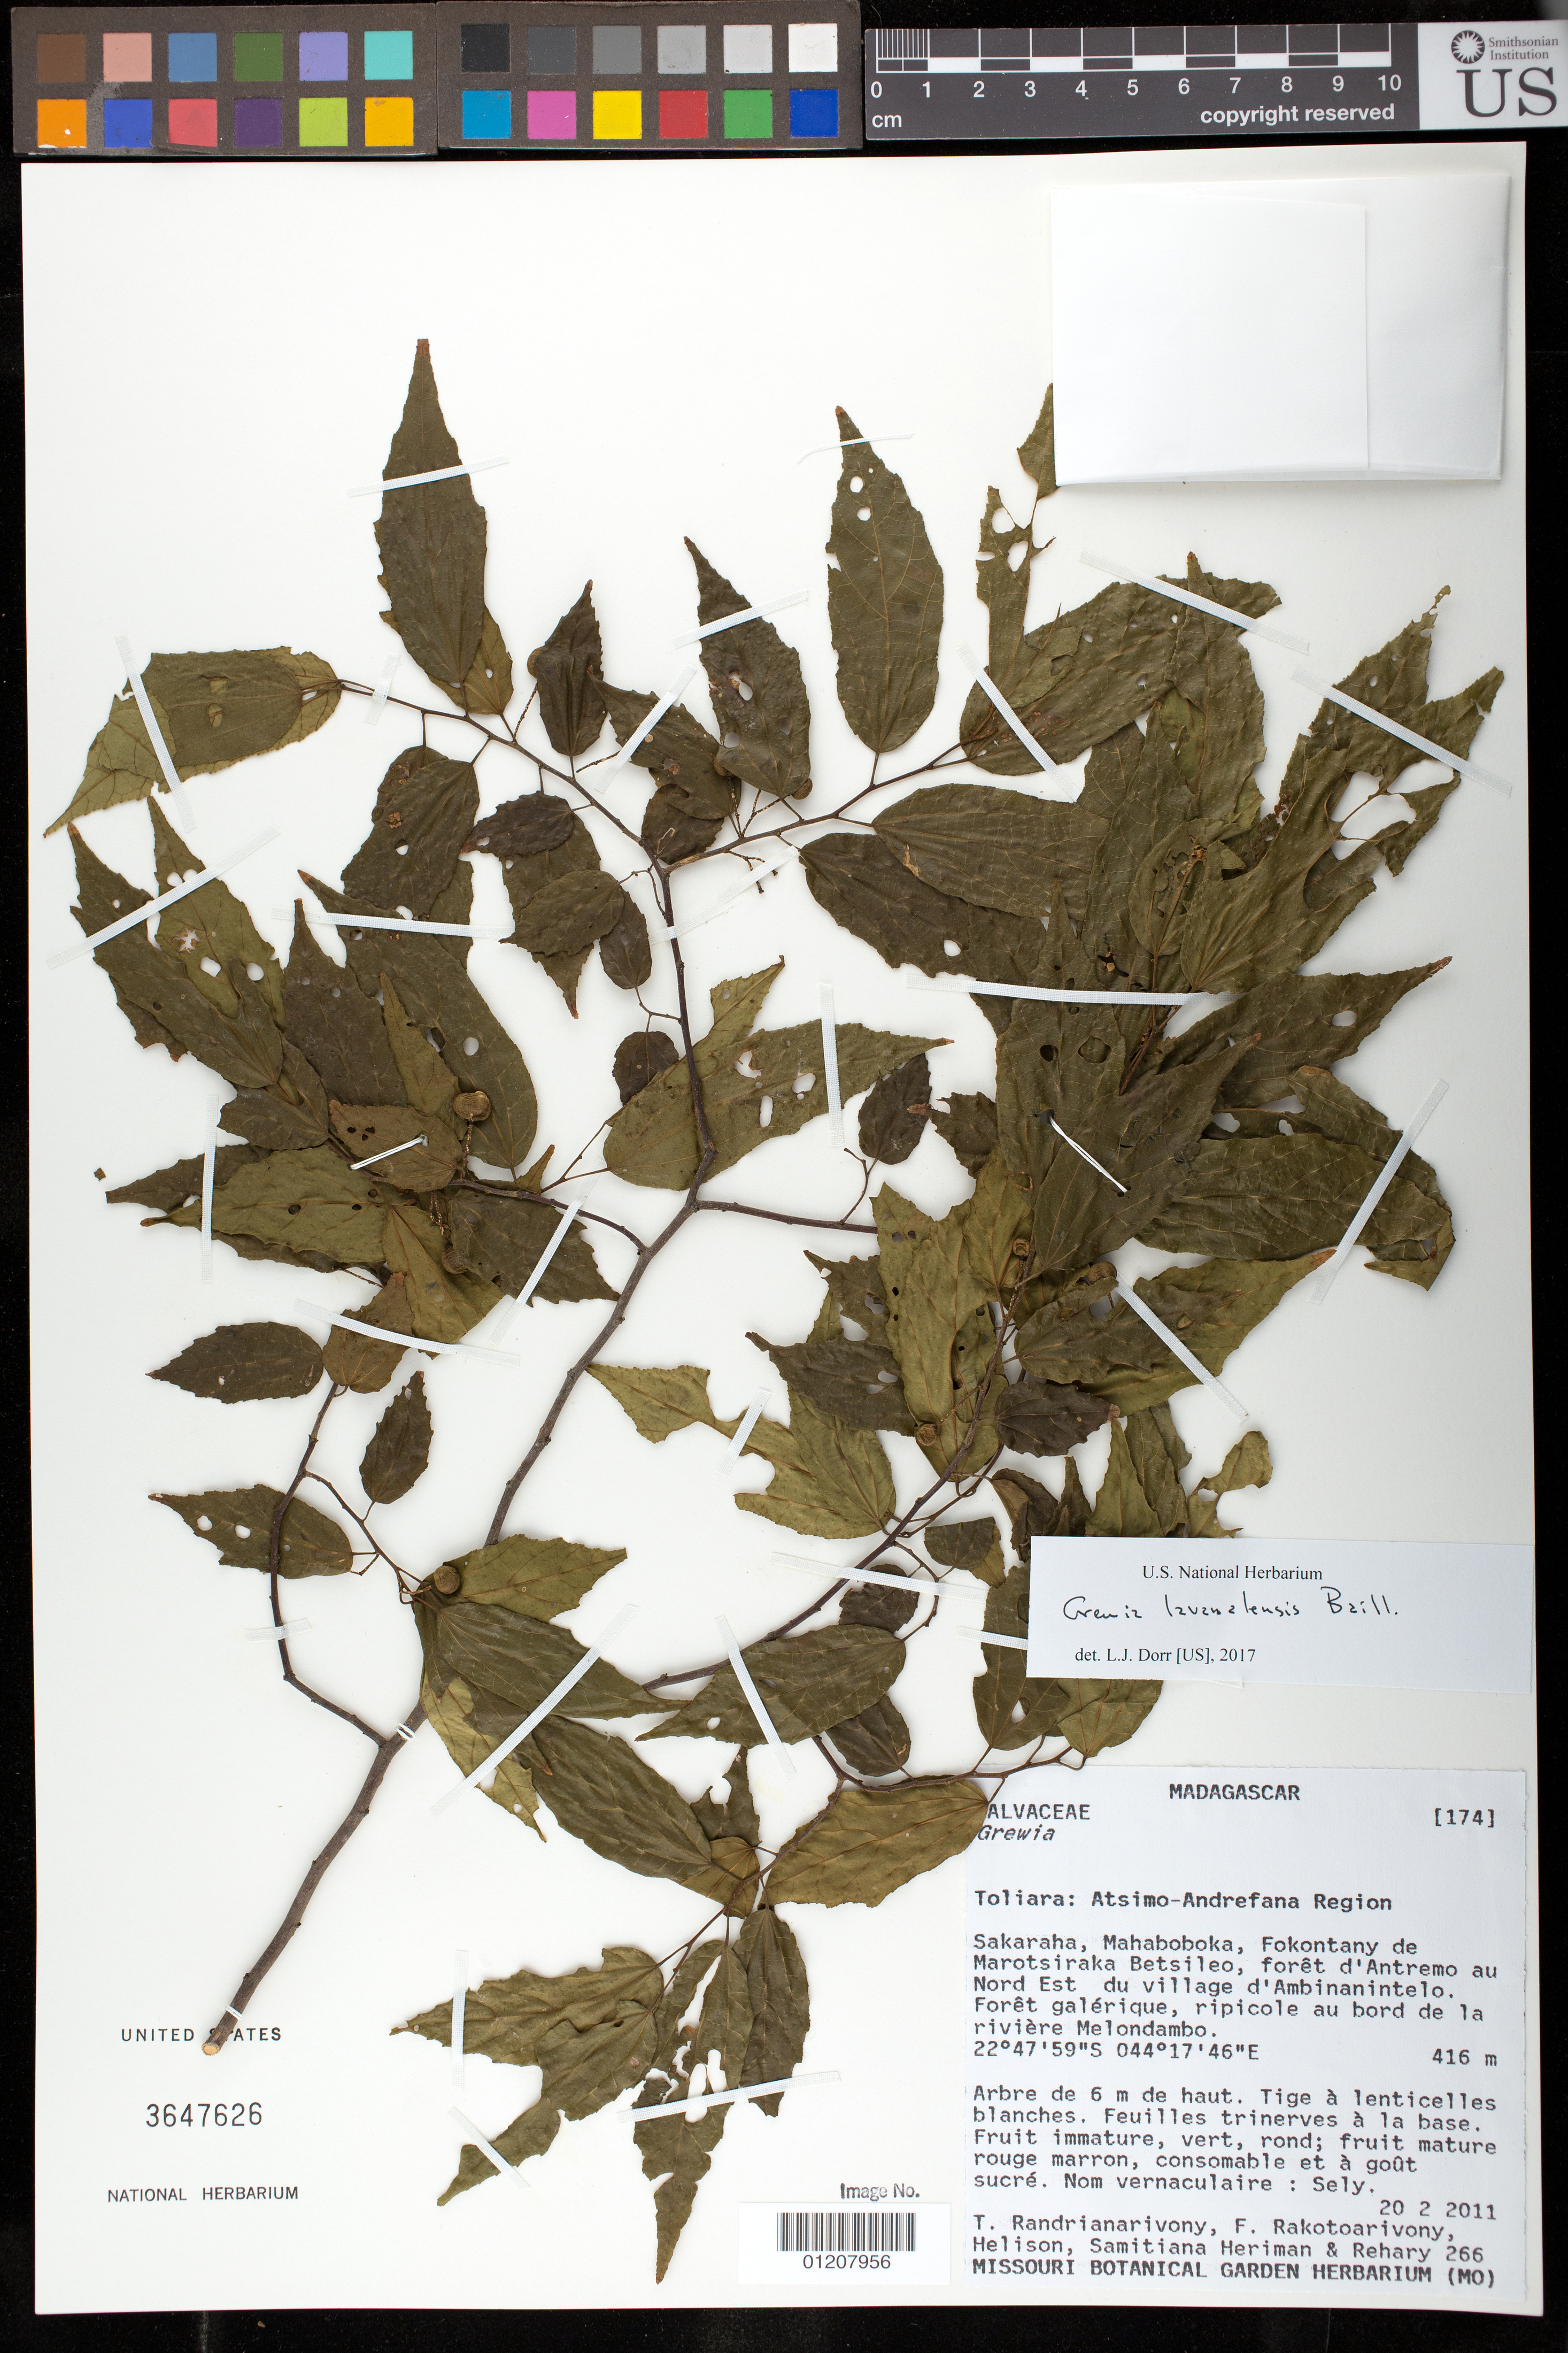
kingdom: Plantae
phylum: Tracheophyta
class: Magnoliopsida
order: Malvales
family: Malvaceae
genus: Grewia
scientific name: Grewia lavanalensis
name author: Baill.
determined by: Dorr, L. J., (BOT), Smithsonian Institution - National Museum of Natural History (UNITED STATES)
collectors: T. Randrianarivony et al.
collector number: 266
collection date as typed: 20 Feb 2011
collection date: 2011-02-20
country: Madagascar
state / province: Atsimo-Andrefana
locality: Toliara: Atsimo-Andrefana Region. Sakaraha, Mahaboboka, Fokontany de Marotsiraka Betsileo, forêt d'Antremo au Nord Est du village d'Ambinanintelo. Forêt galérique, ripicole au bord de la rivière Melondambo.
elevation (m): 416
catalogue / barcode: US 3647626